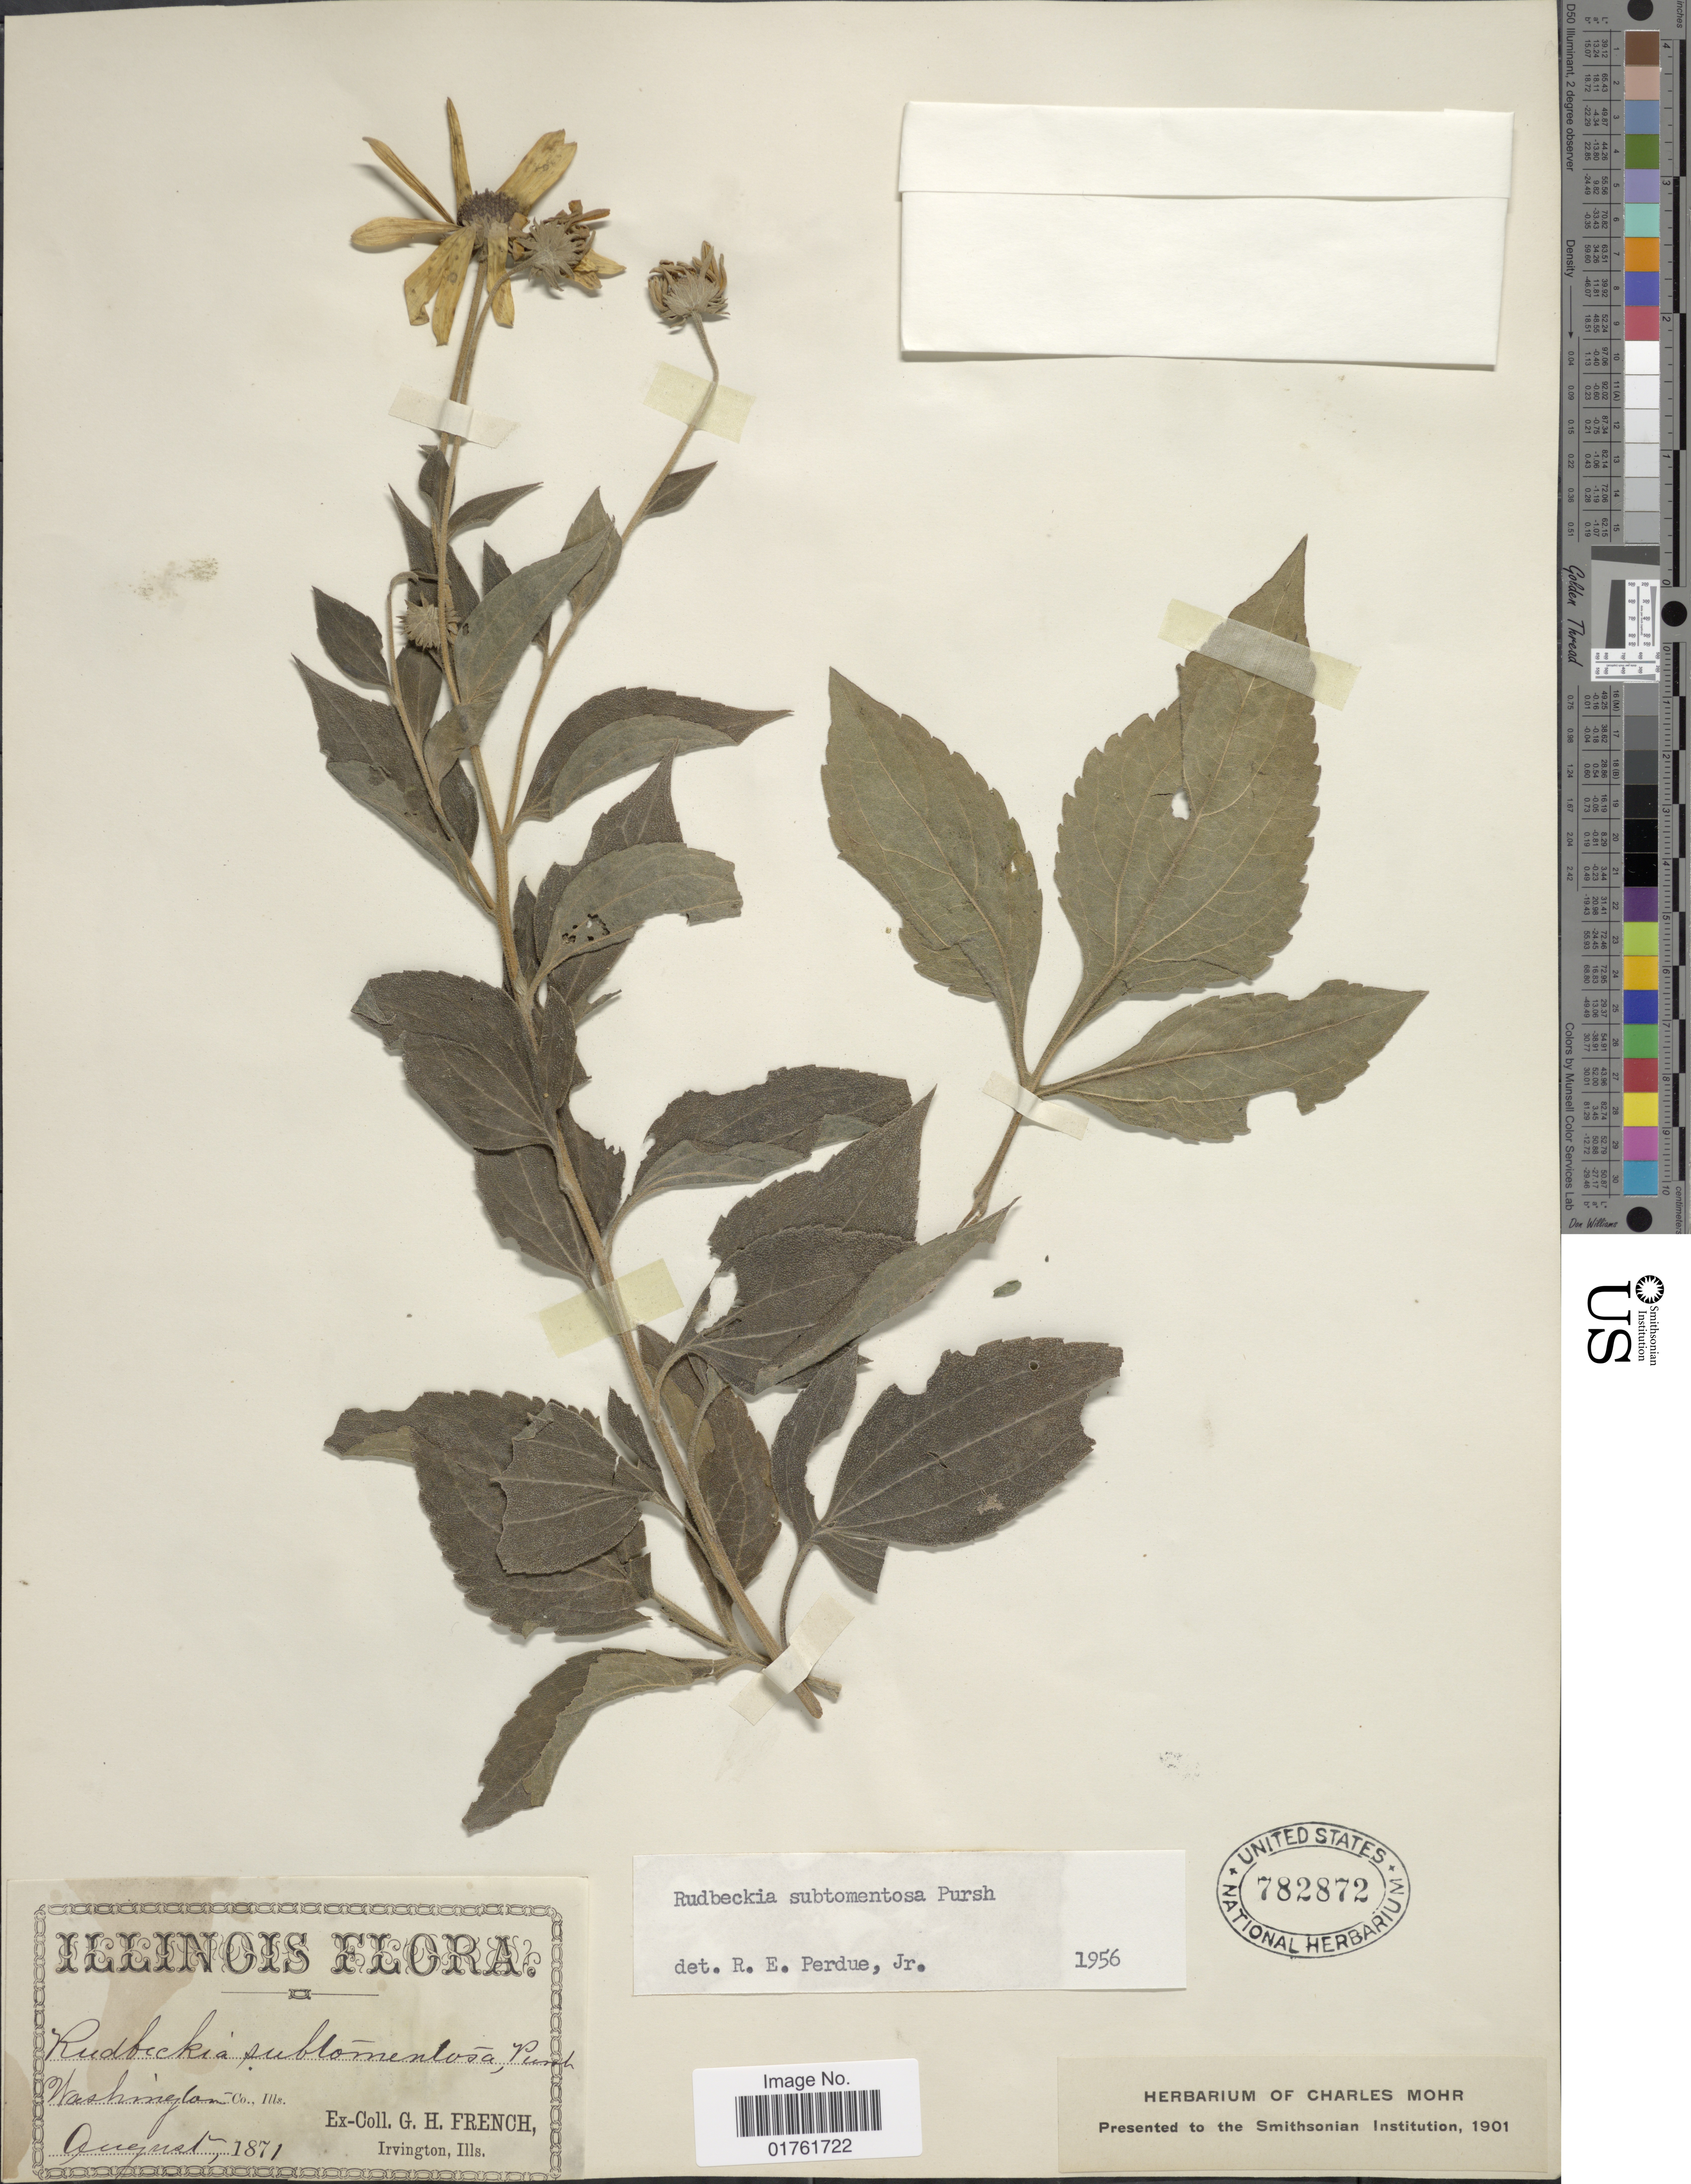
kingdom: Plantae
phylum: Tracheophyta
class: Magnoliopsida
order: Asterales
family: Asteraceae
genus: Rudbeckia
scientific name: Rudbeckia subtomentosa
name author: Pursh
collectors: G. H. French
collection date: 1871-08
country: United States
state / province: Illinois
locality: Washington Co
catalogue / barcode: US 782872